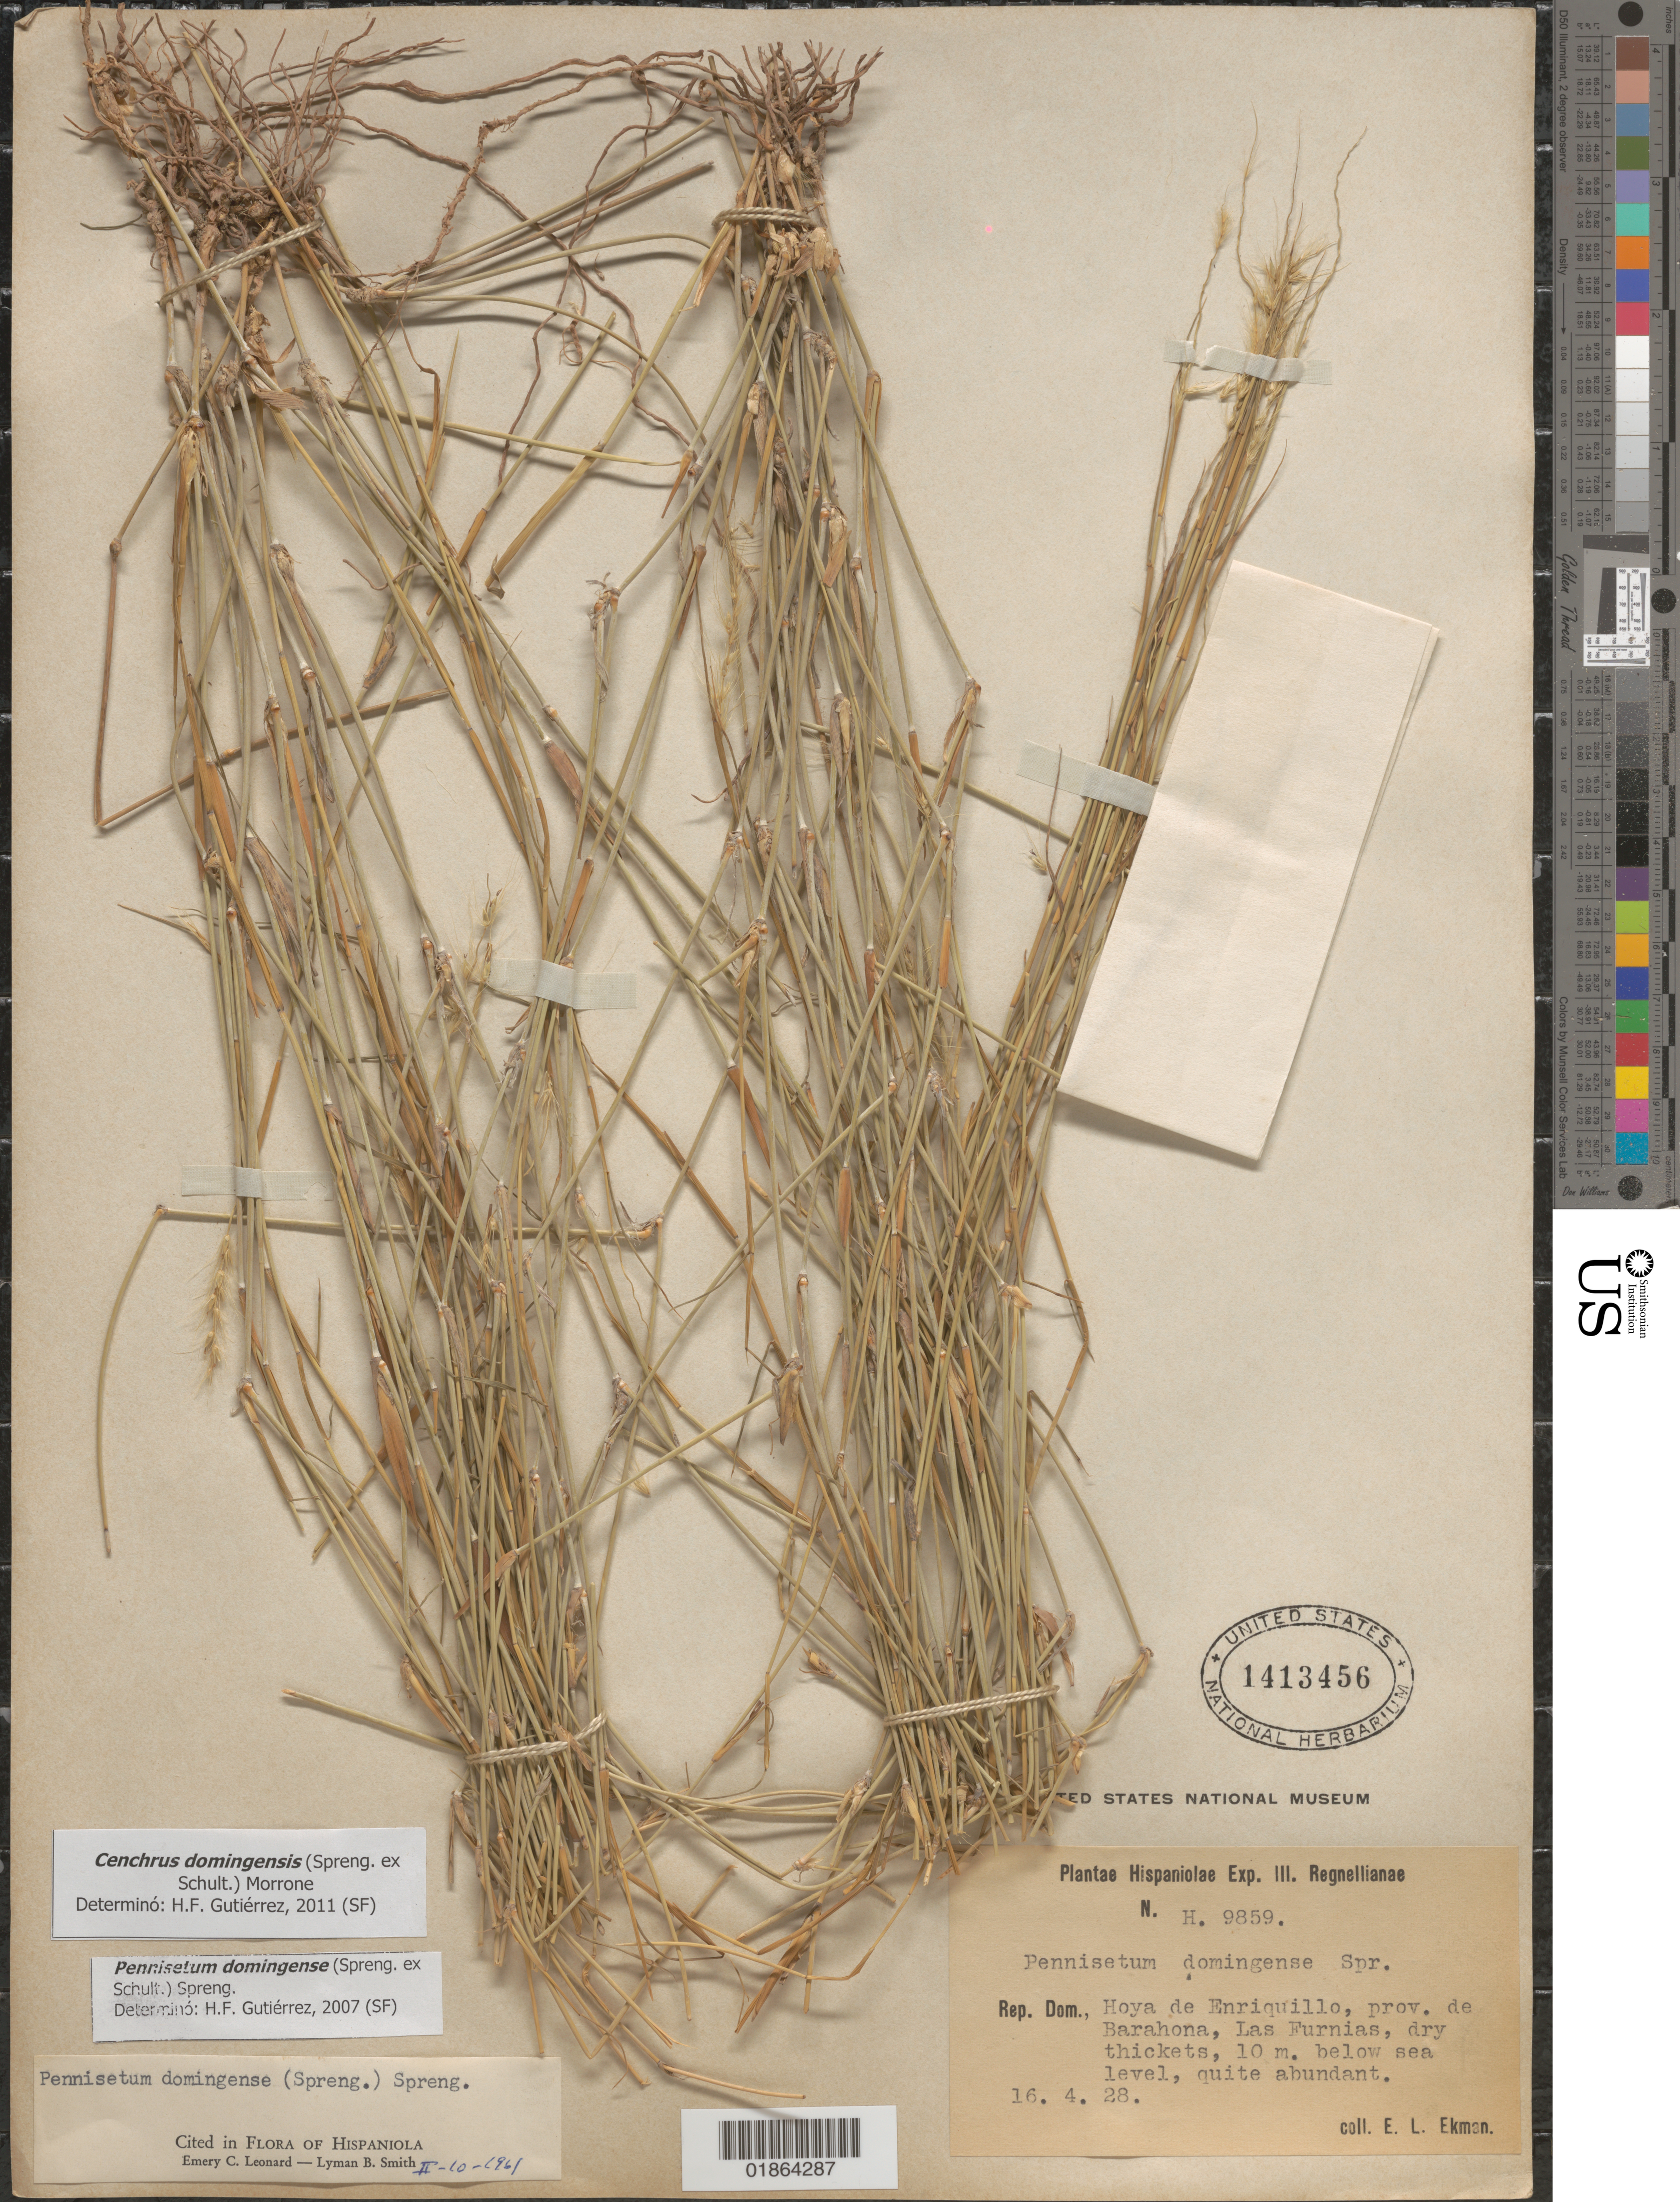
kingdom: Plantae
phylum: Tracheophyta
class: Liliopsida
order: Poales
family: Poaceae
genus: Cenchrus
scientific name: Cenchrus domingensis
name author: (Spreng. ex Schult.) Morrone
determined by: Gutiérrez, H. F.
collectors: E. L. Ekman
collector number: H. 9859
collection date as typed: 16. 4. 28.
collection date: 1928-04-16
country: Dominican Republic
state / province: Barahona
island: Hispaniola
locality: Hoya de Enriquillo, prov. de Barahona, Las Furnias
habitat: Dry thickets, quite abundant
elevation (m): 10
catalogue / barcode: US 1413456